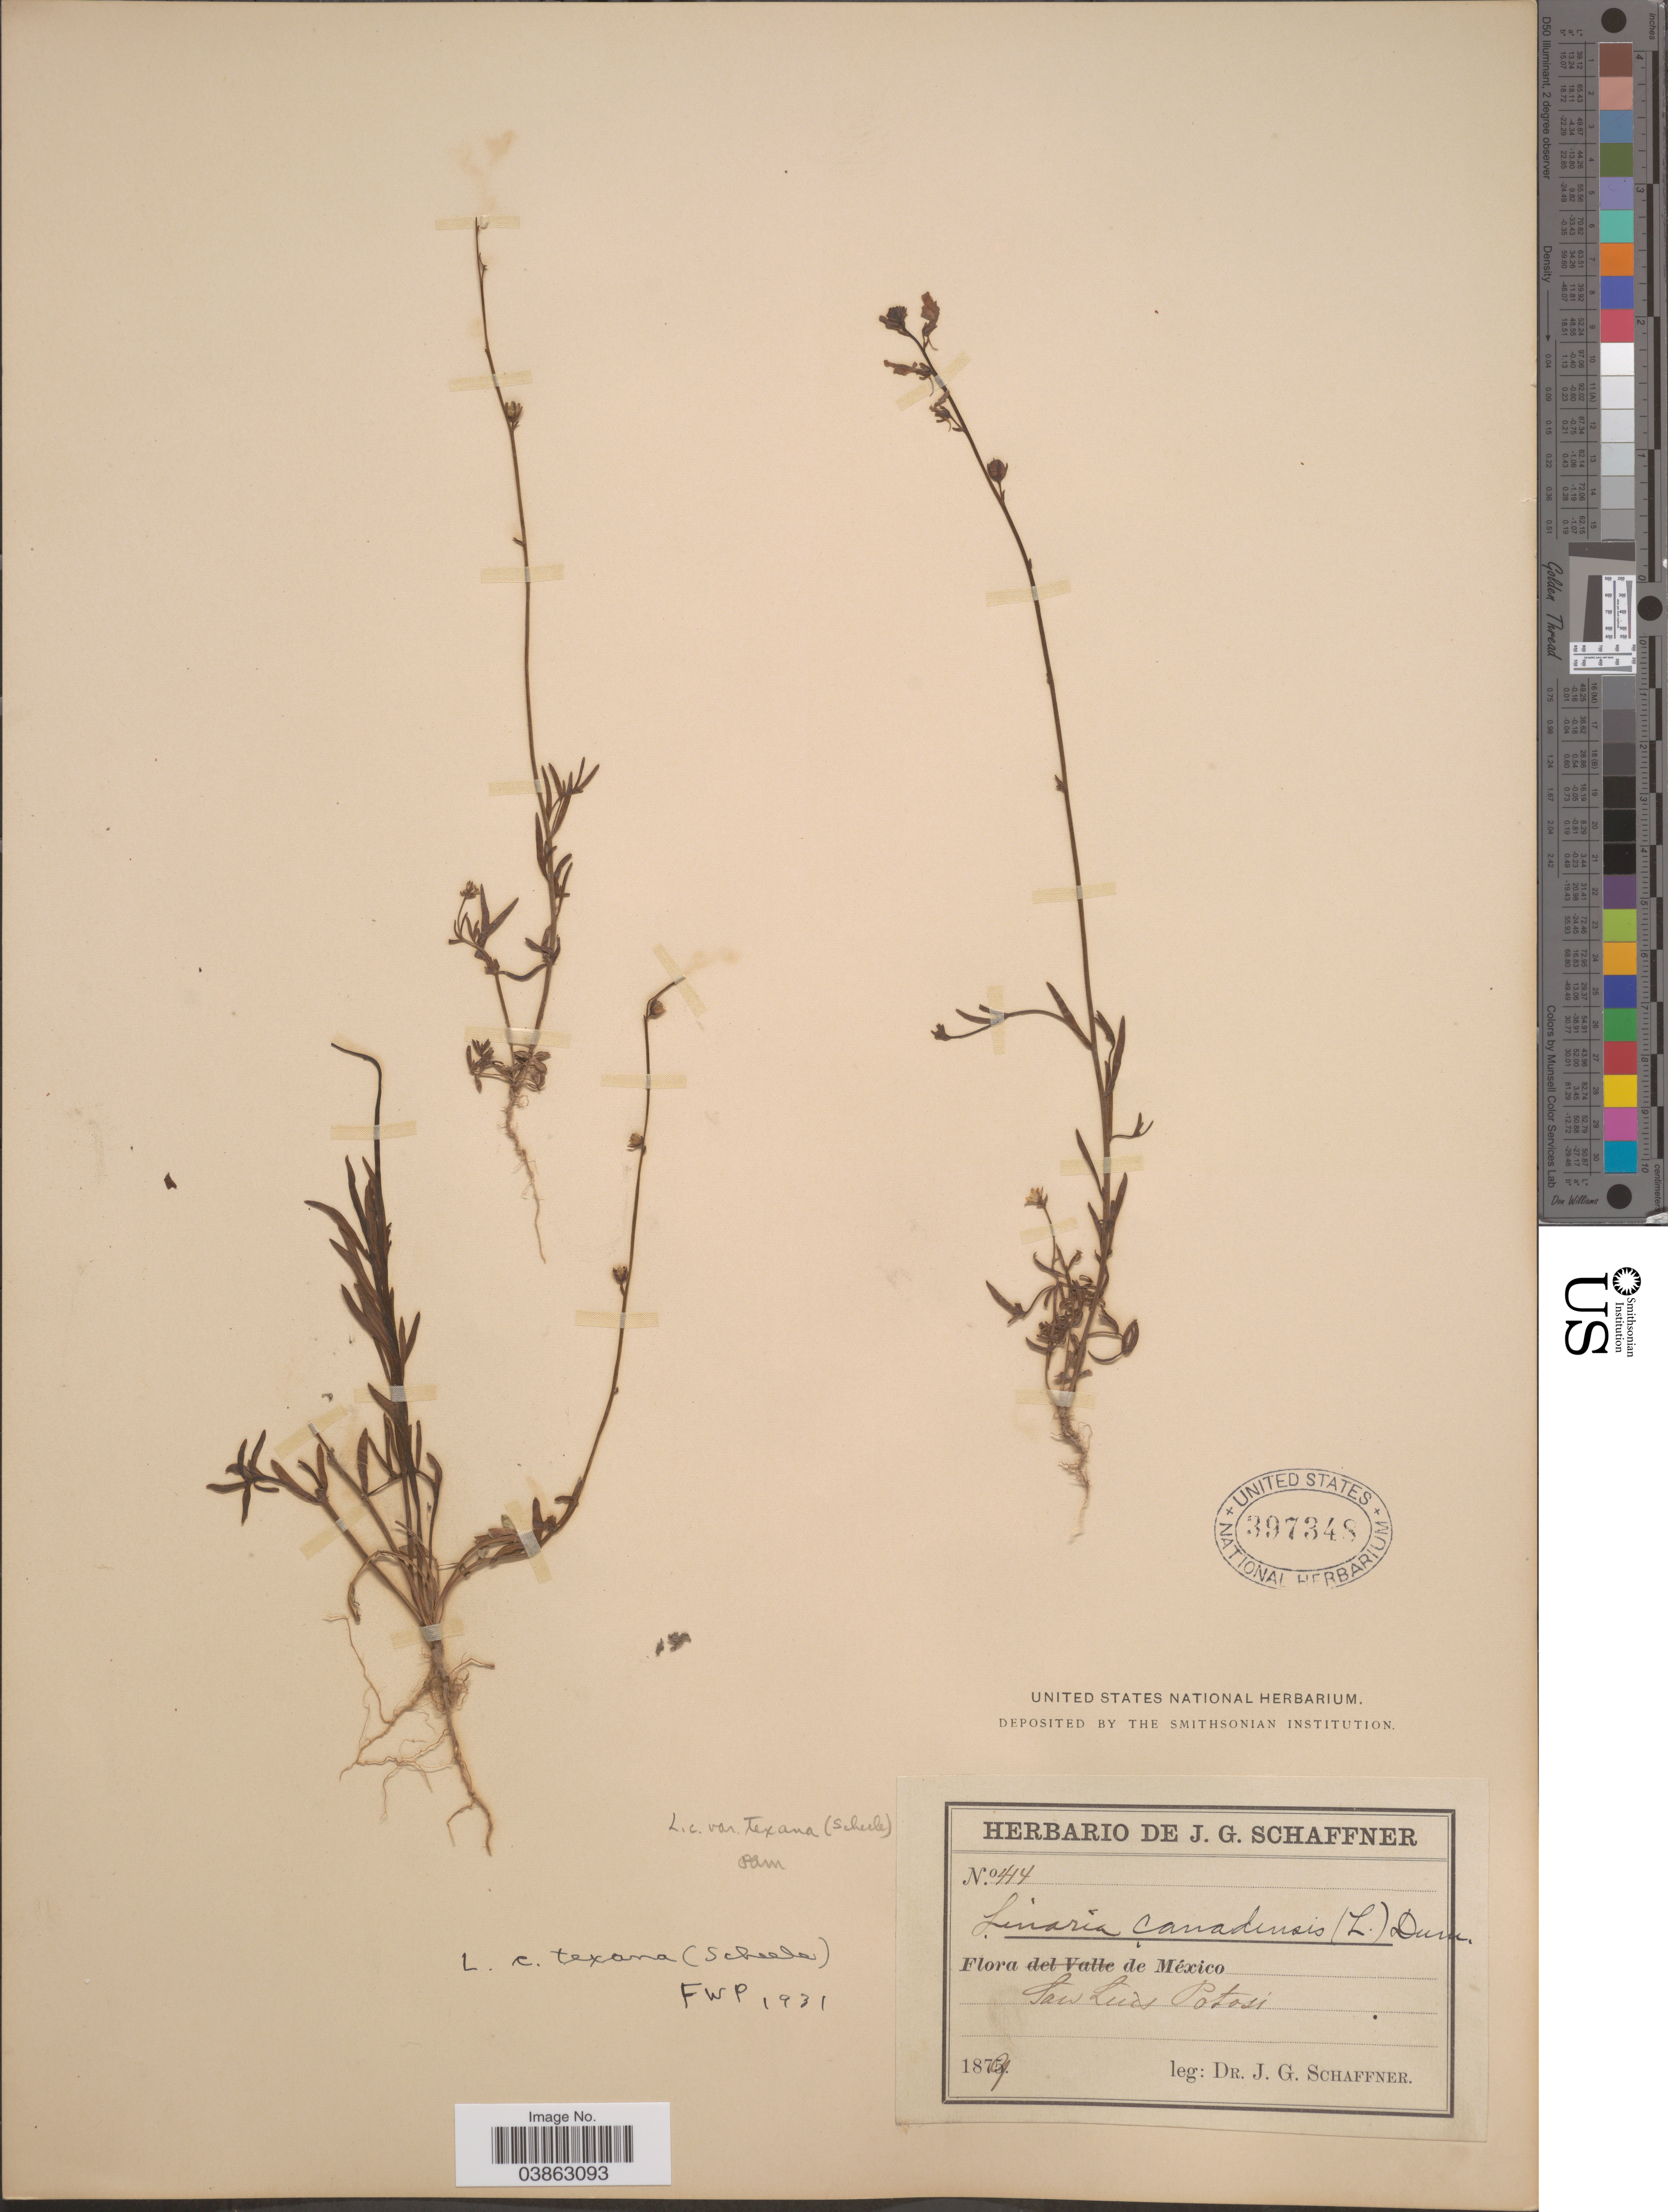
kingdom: Plantae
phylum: Tracheophyta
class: Magnoliopsida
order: Lamiales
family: Plantaginaceae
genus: Linaria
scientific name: Linaria texana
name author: Scheele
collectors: J. G. Schaffner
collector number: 414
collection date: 1879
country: Mexico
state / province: San Luis Potosí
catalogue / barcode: US 397348